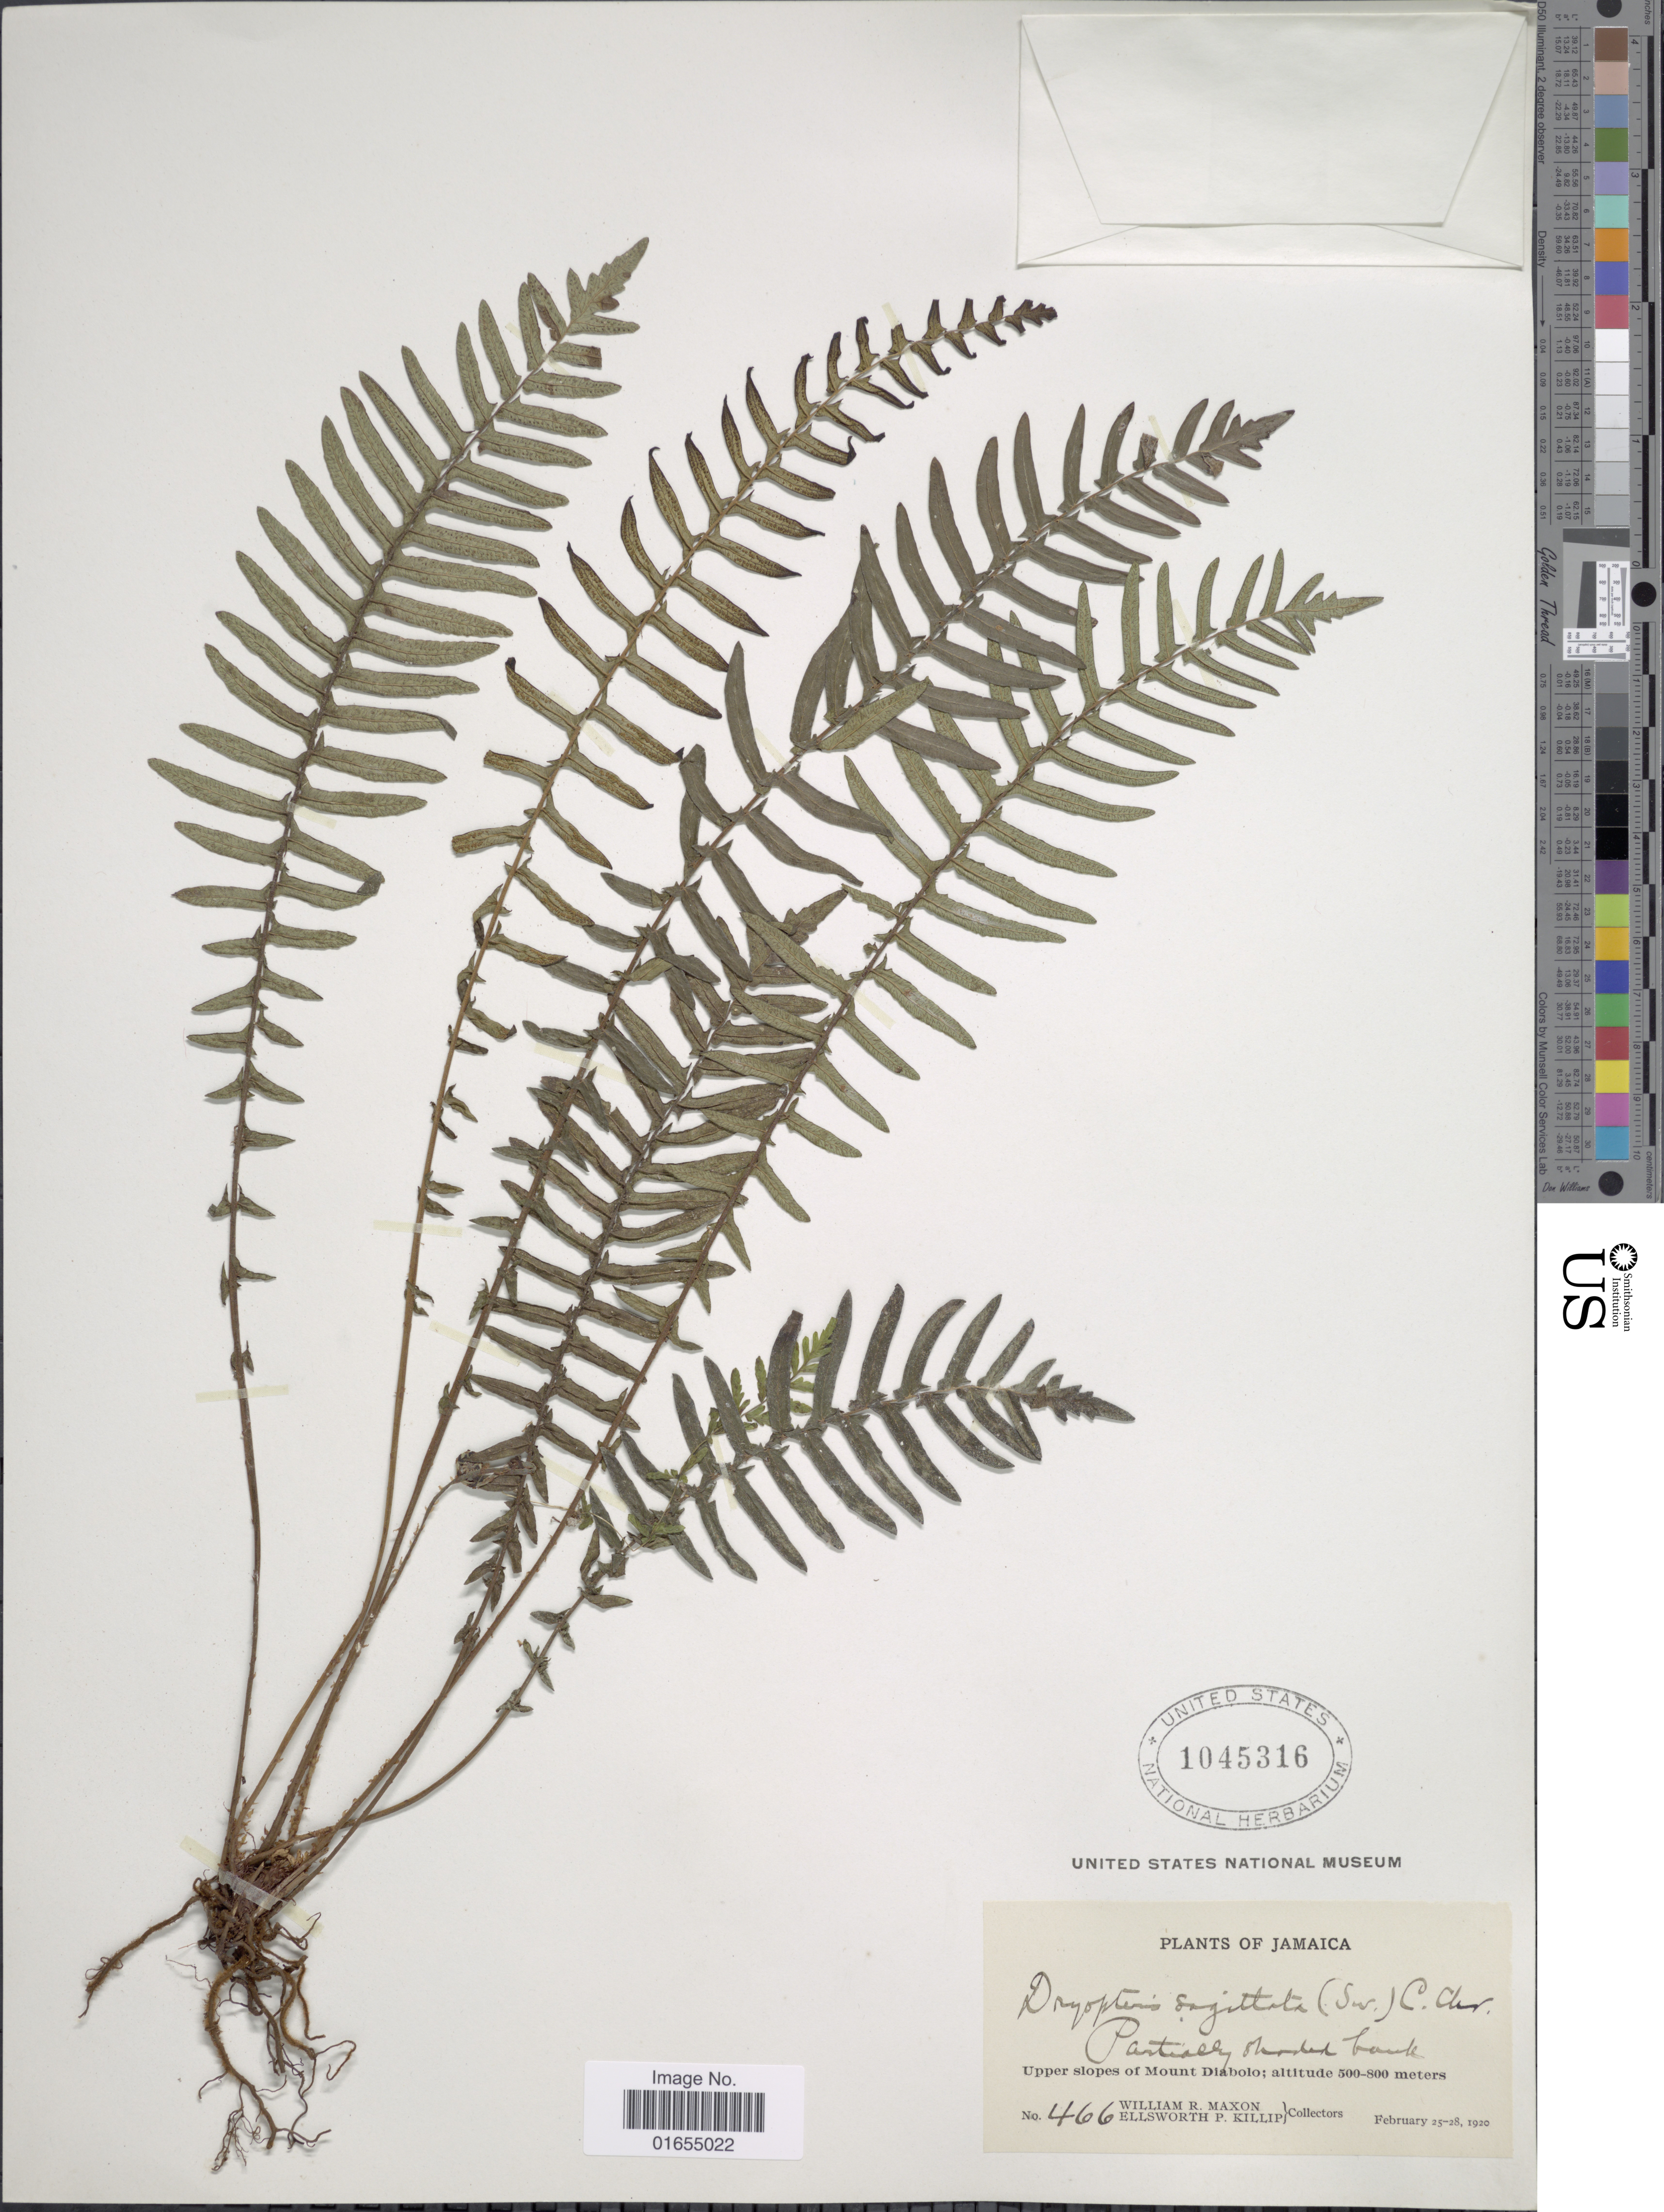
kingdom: Plantae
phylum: Tracheophyta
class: Polypodiopsida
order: Polypodiales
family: Thelypteridaceae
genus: Goniopteris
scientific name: Goniopteris sagittata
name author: (Sw.) Pic. Serm.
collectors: W. R. Maxon & E. P. Killip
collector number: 466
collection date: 1920-02-25/1920-02-28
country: Jamaica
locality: Upper slopes of Mount Diabolo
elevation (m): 500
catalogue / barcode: US 1045316